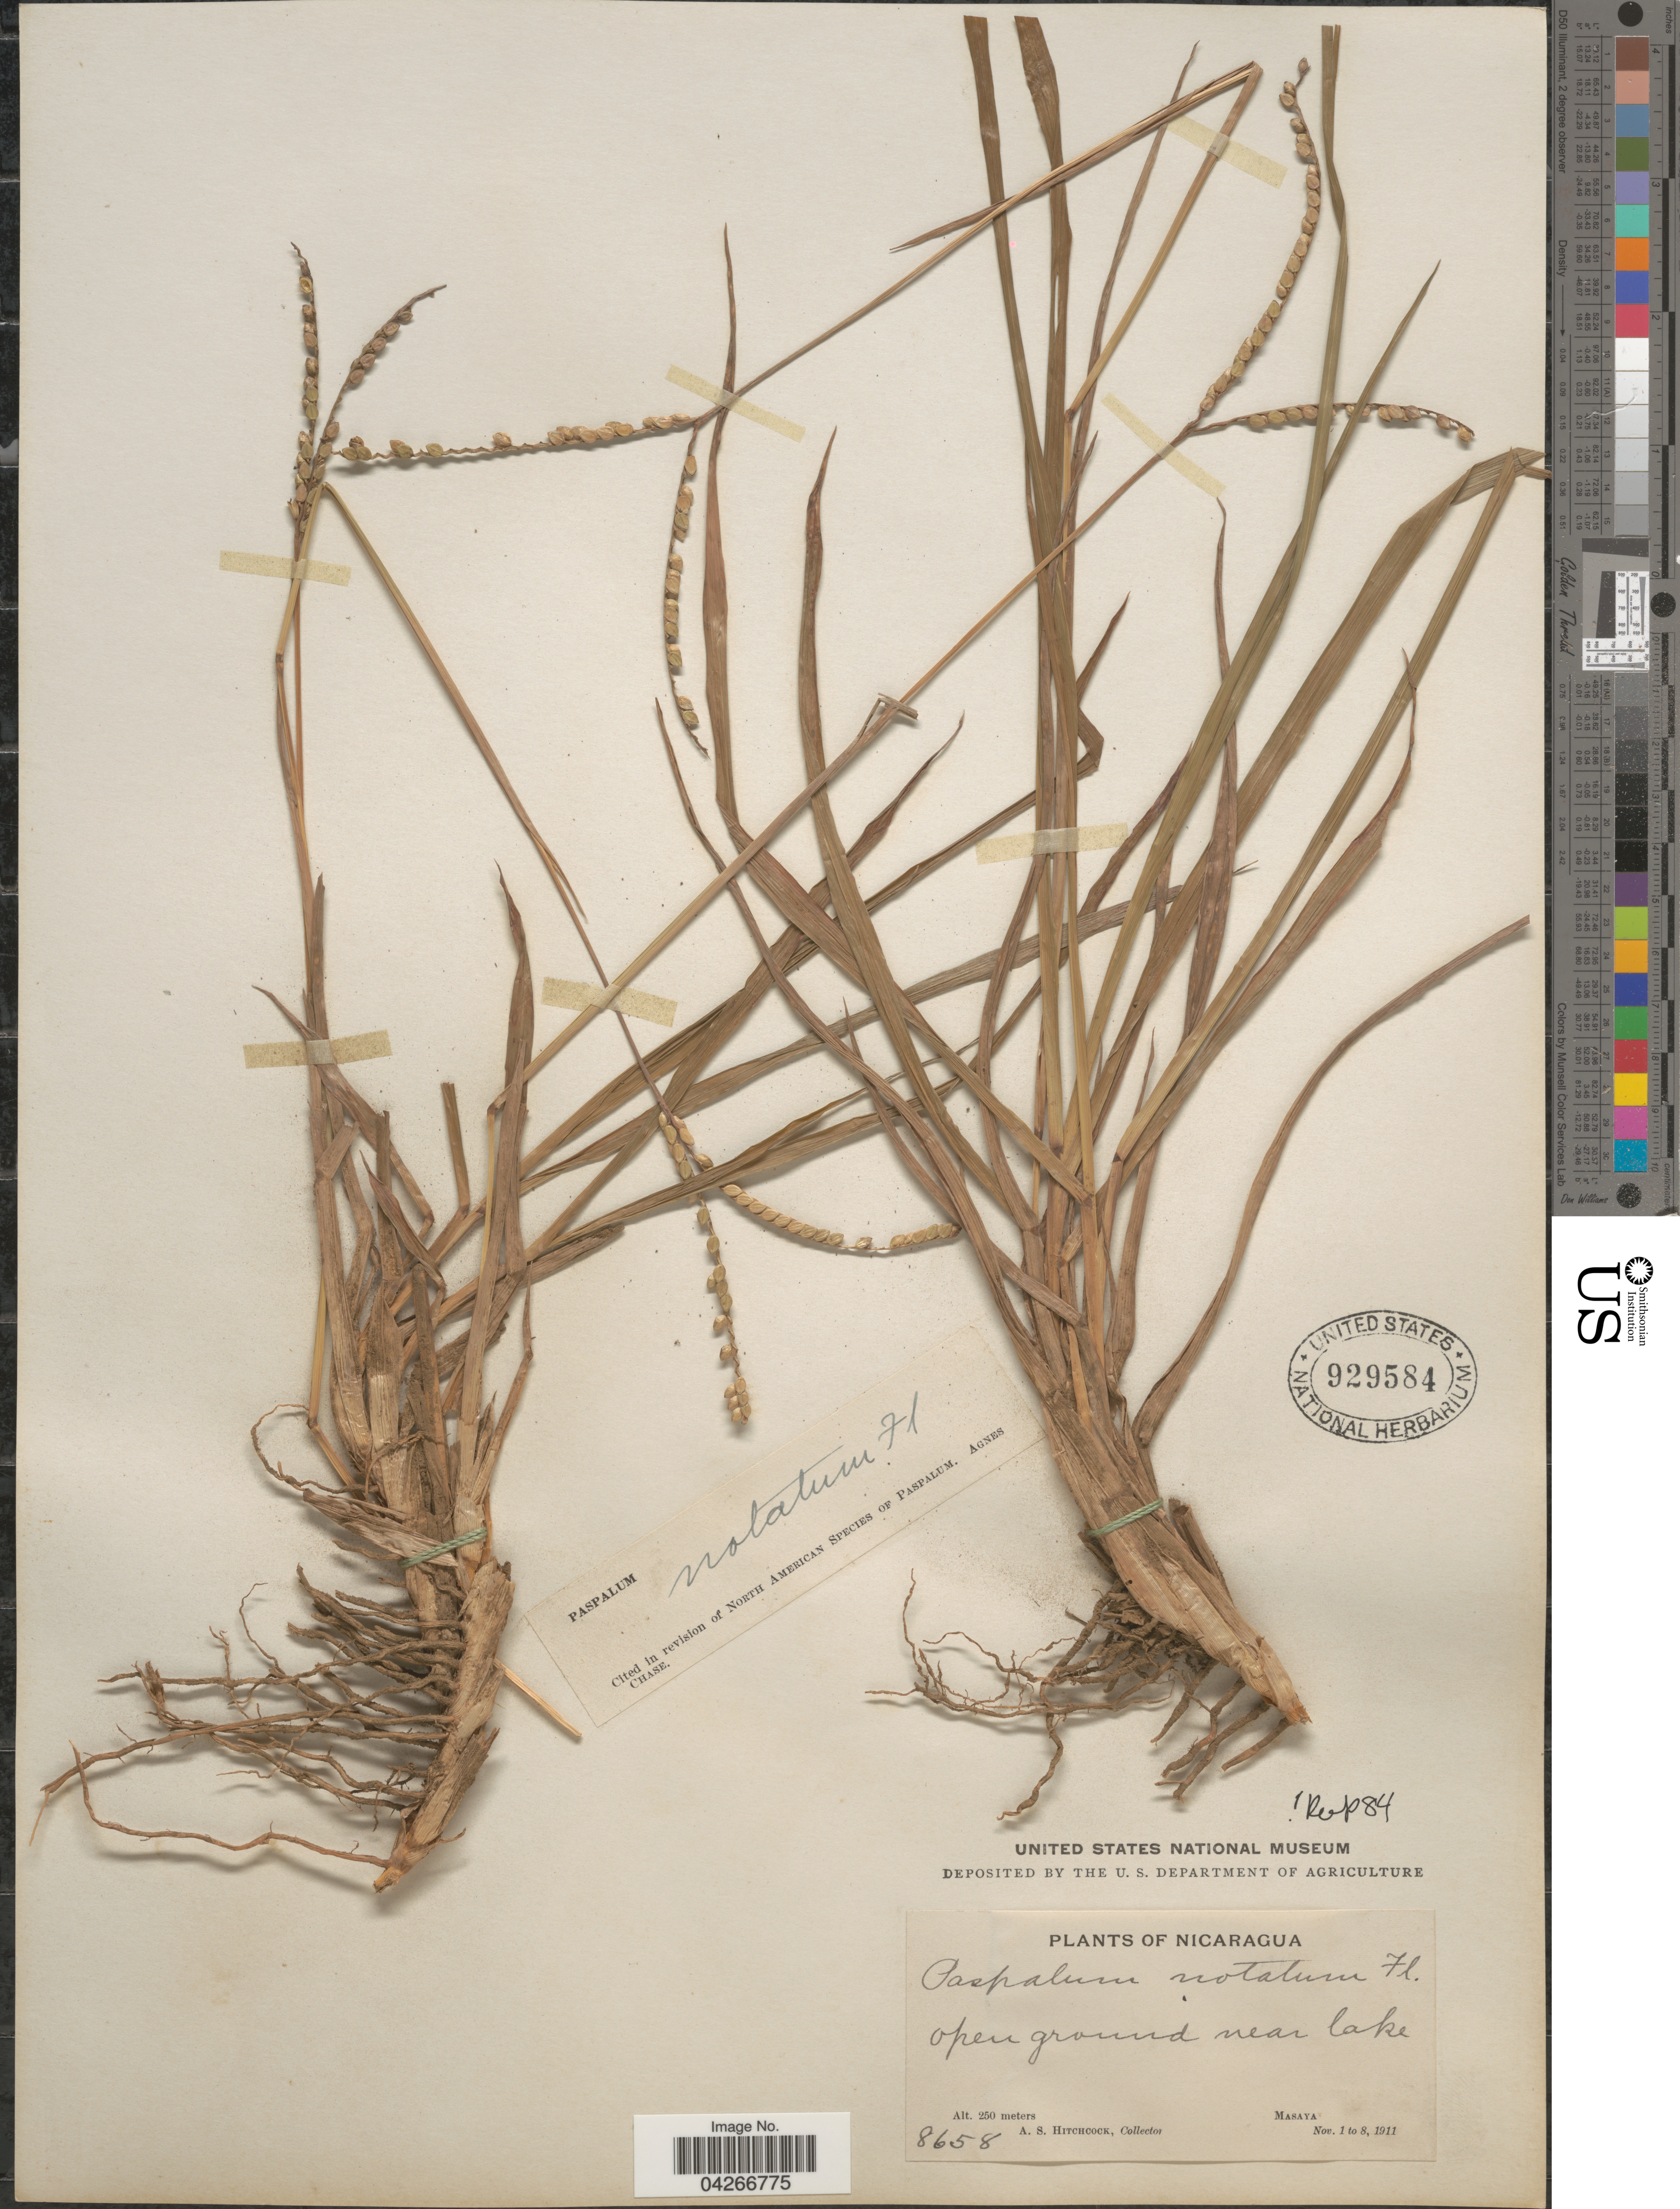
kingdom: Plantae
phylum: Tracheophyta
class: Liliopsida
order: Poales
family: Poaceae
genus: Paspalum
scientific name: Paspalum notatum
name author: Flüggé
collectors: A. S. Hitchcock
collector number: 8658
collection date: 1911-11-01/1911-11-08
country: Nicaragua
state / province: Masaya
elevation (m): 250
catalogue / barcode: US 929584